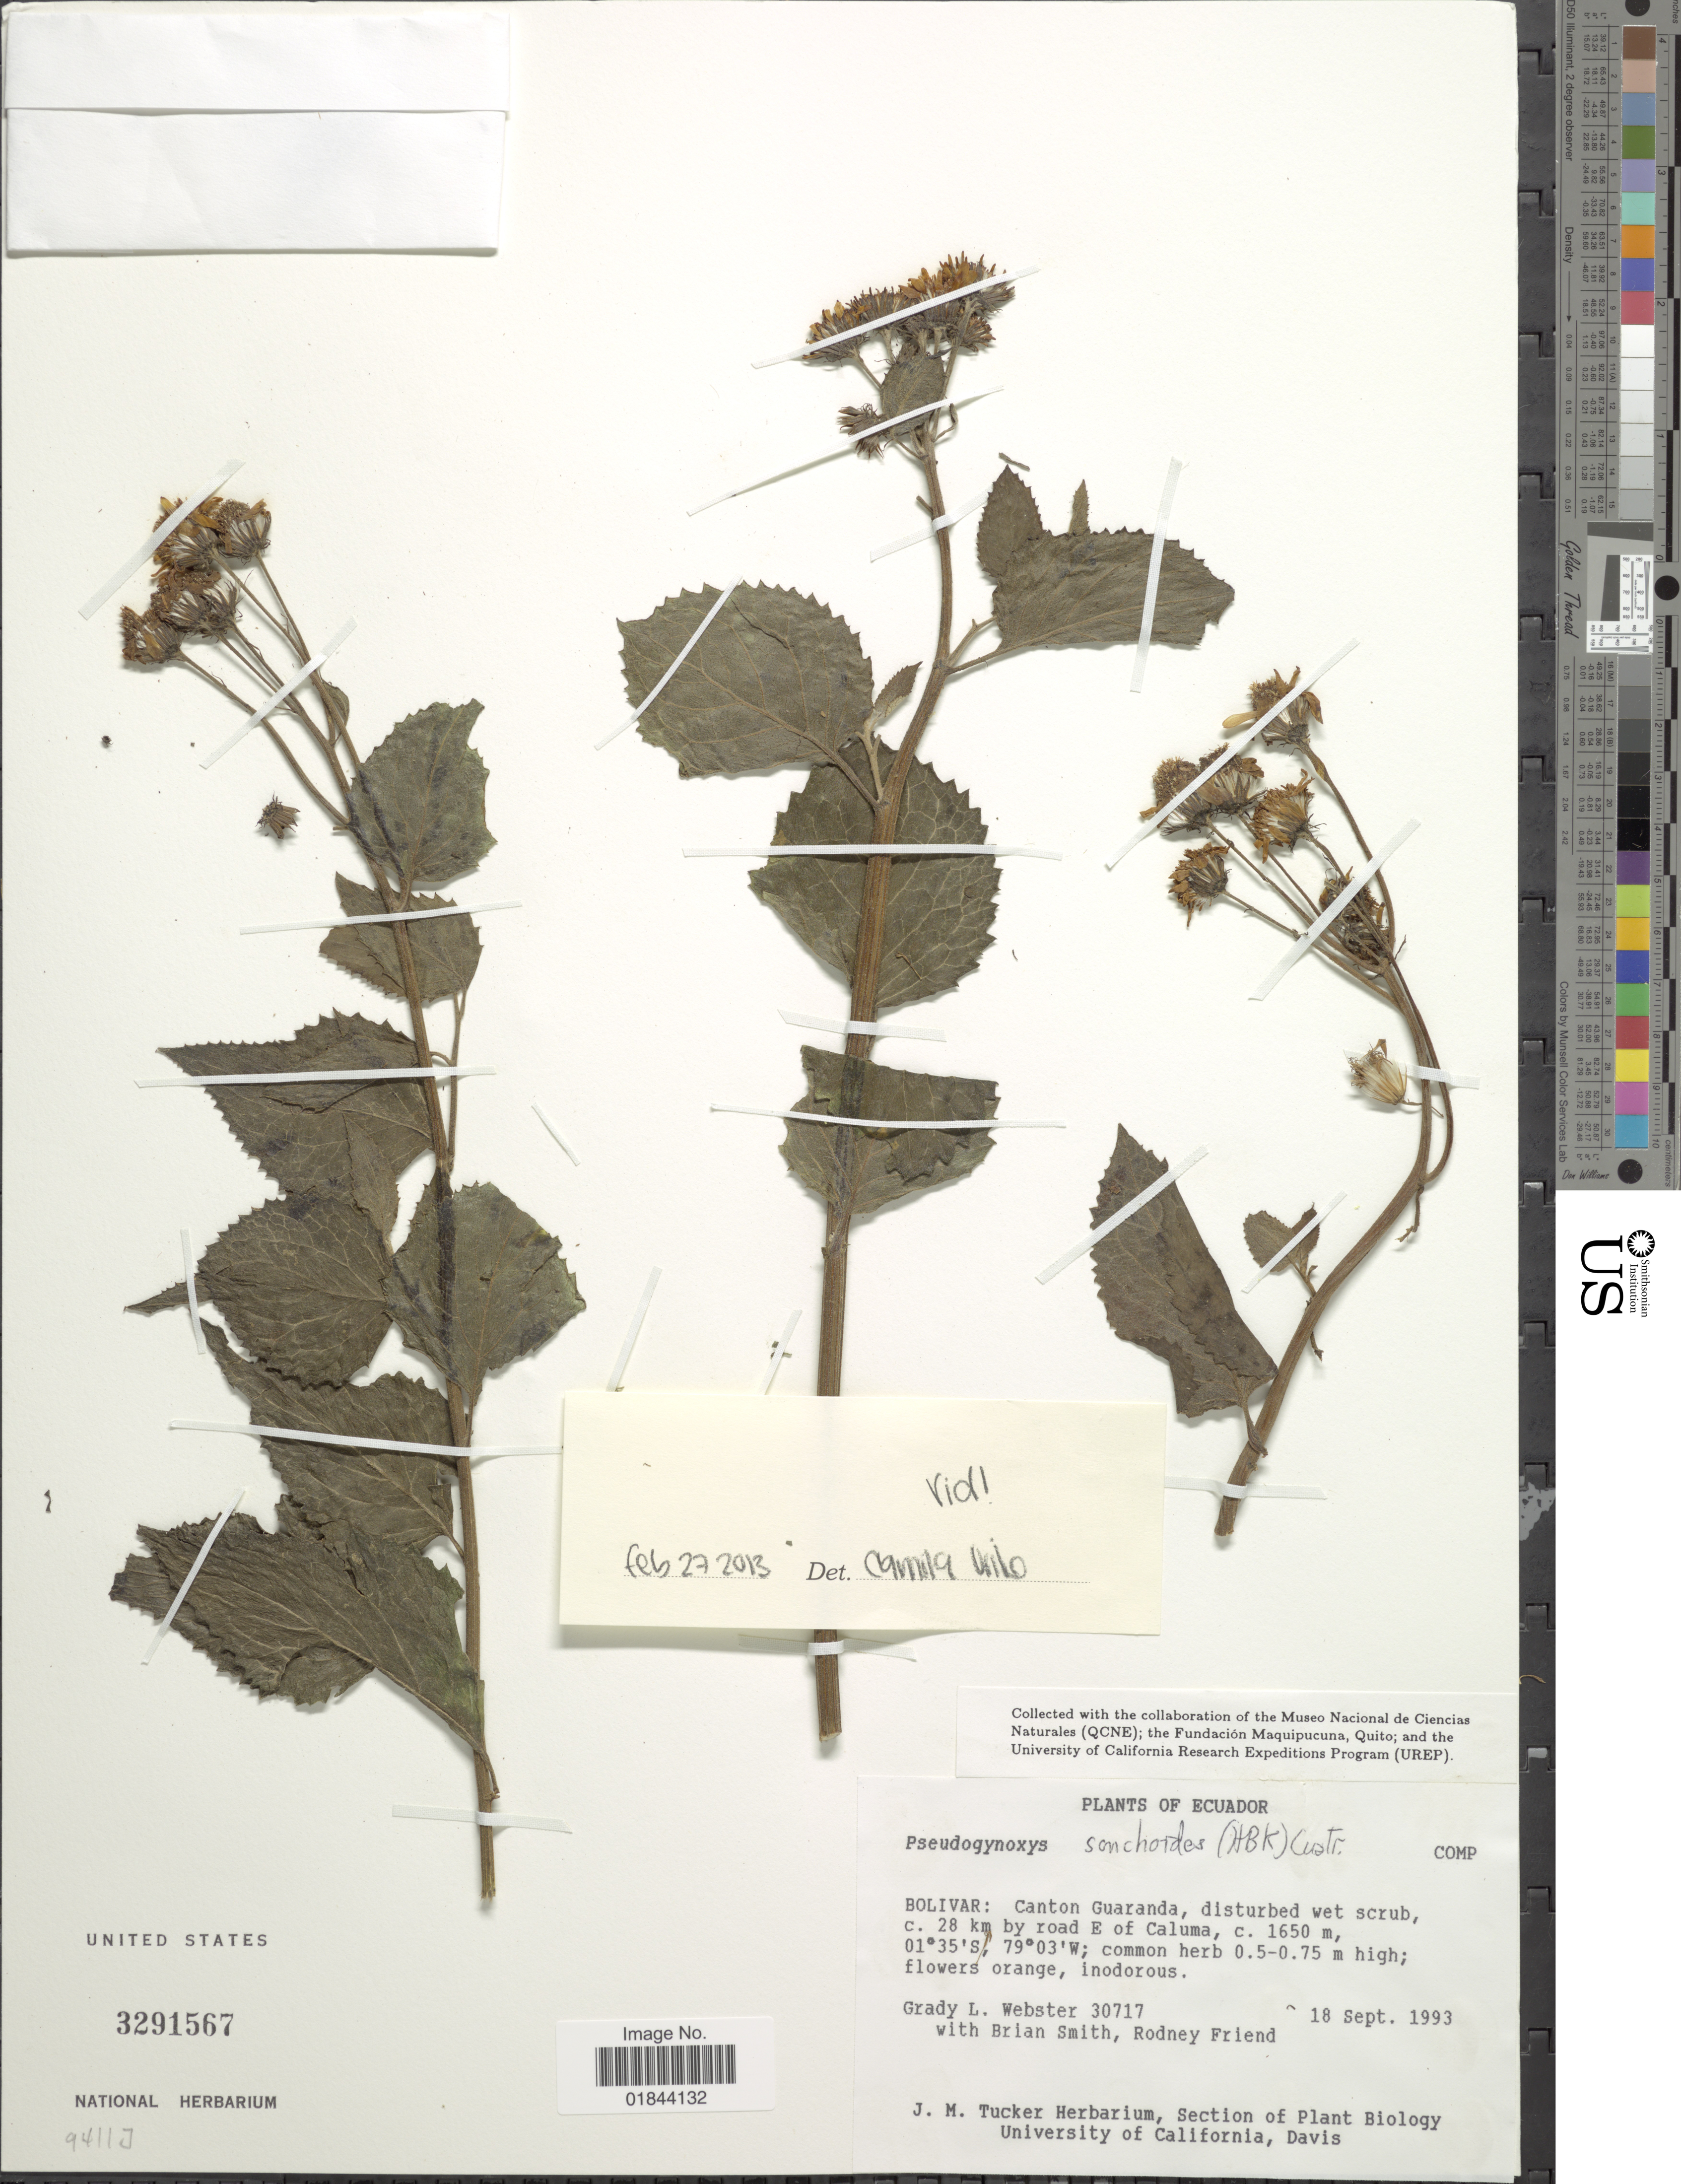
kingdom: Plantae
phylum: Tracheophyta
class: Magnoliopsida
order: Asterales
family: Asteraceae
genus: Pseudogynoxys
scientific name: Pseudogynoxys sonchoides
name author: (Kunth) Cuatrec.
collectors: G. L. Webster, B. D. Smith & R. Friend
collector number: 30717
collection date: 1993-09-18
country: Ecuador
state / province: Bolívar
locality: Canton Guaranda, c. 28 km by road E of Caluma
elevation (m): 1650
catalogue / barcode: US 3291567